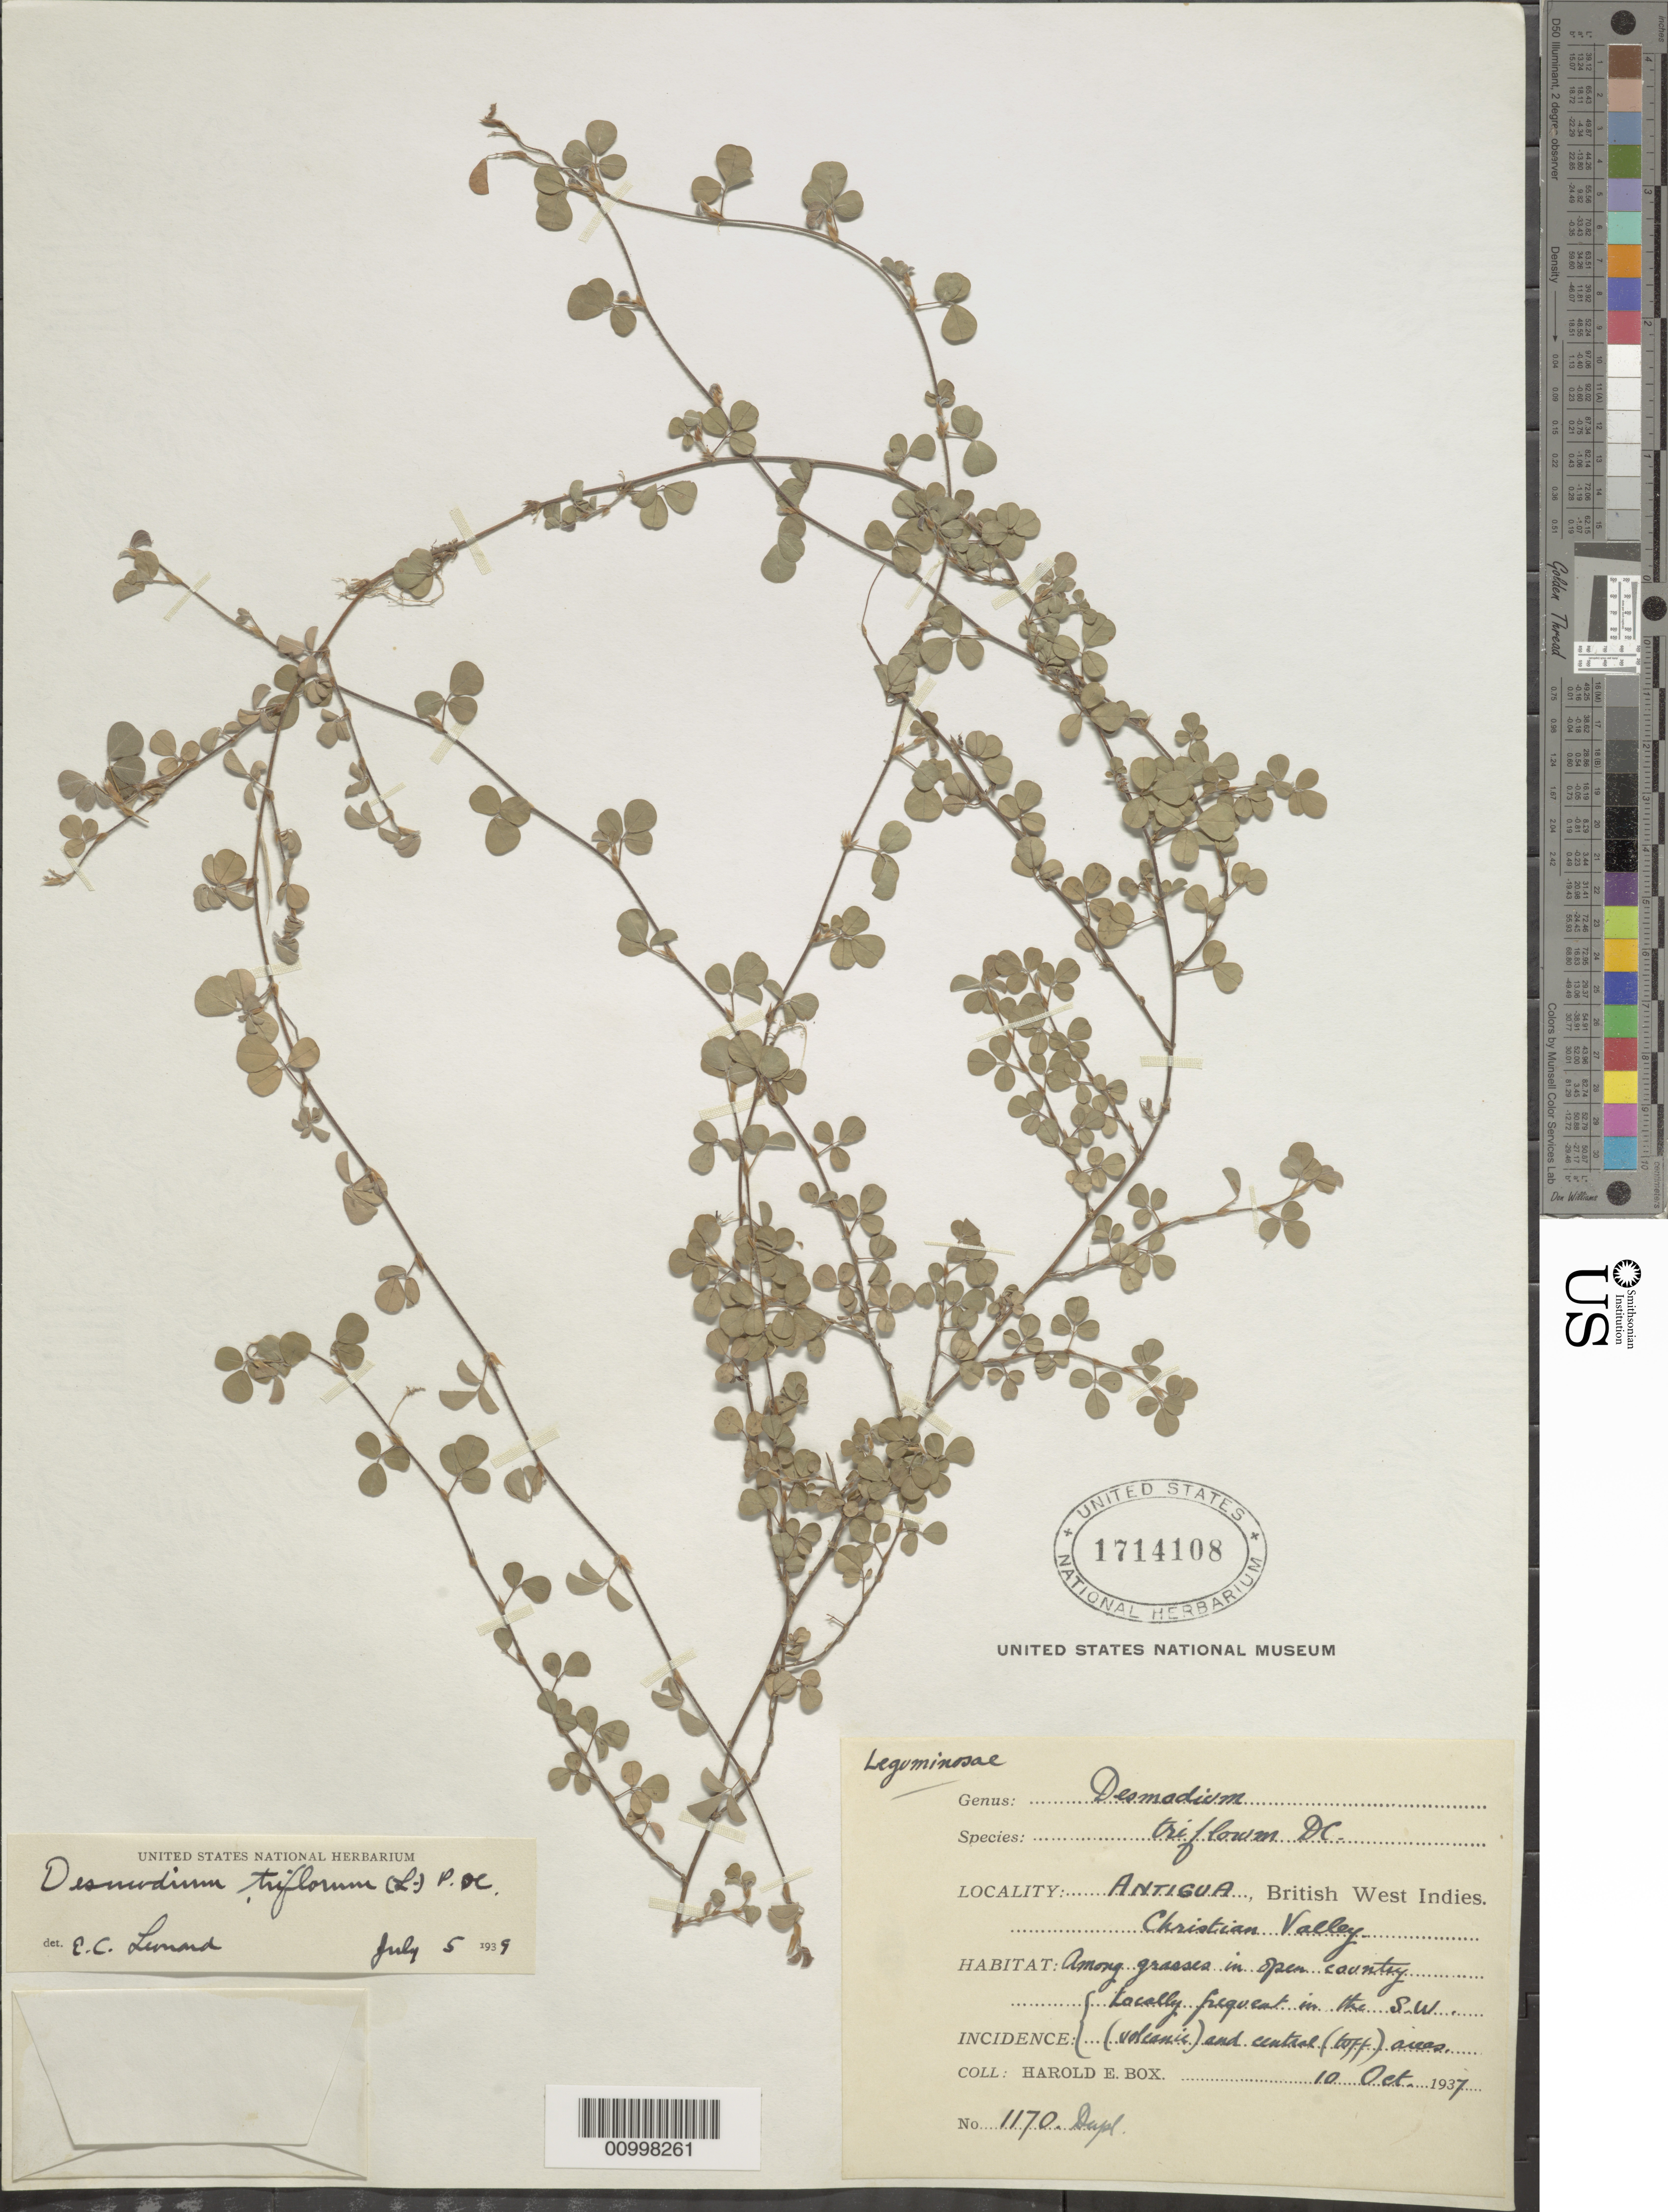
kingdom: Plantae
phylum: Tracheophyta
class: Magnoliopsida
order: Fabales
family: Fabaceae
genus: Grona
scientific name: Grona triflora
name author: (L.) H. Ohashi & K. Ohashi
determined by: Strong, Mark T., (BOT), Smithsonian Institution - National Museum of Natural History (UNITED STATES)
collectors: H. E. Box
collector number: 1170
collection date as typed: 10 Oct 1937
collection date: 1937-10-10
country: Antigua and Barbuda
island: Leeward Is.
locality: Christian Valley, among grasses in open country.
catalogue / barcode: US 1714108